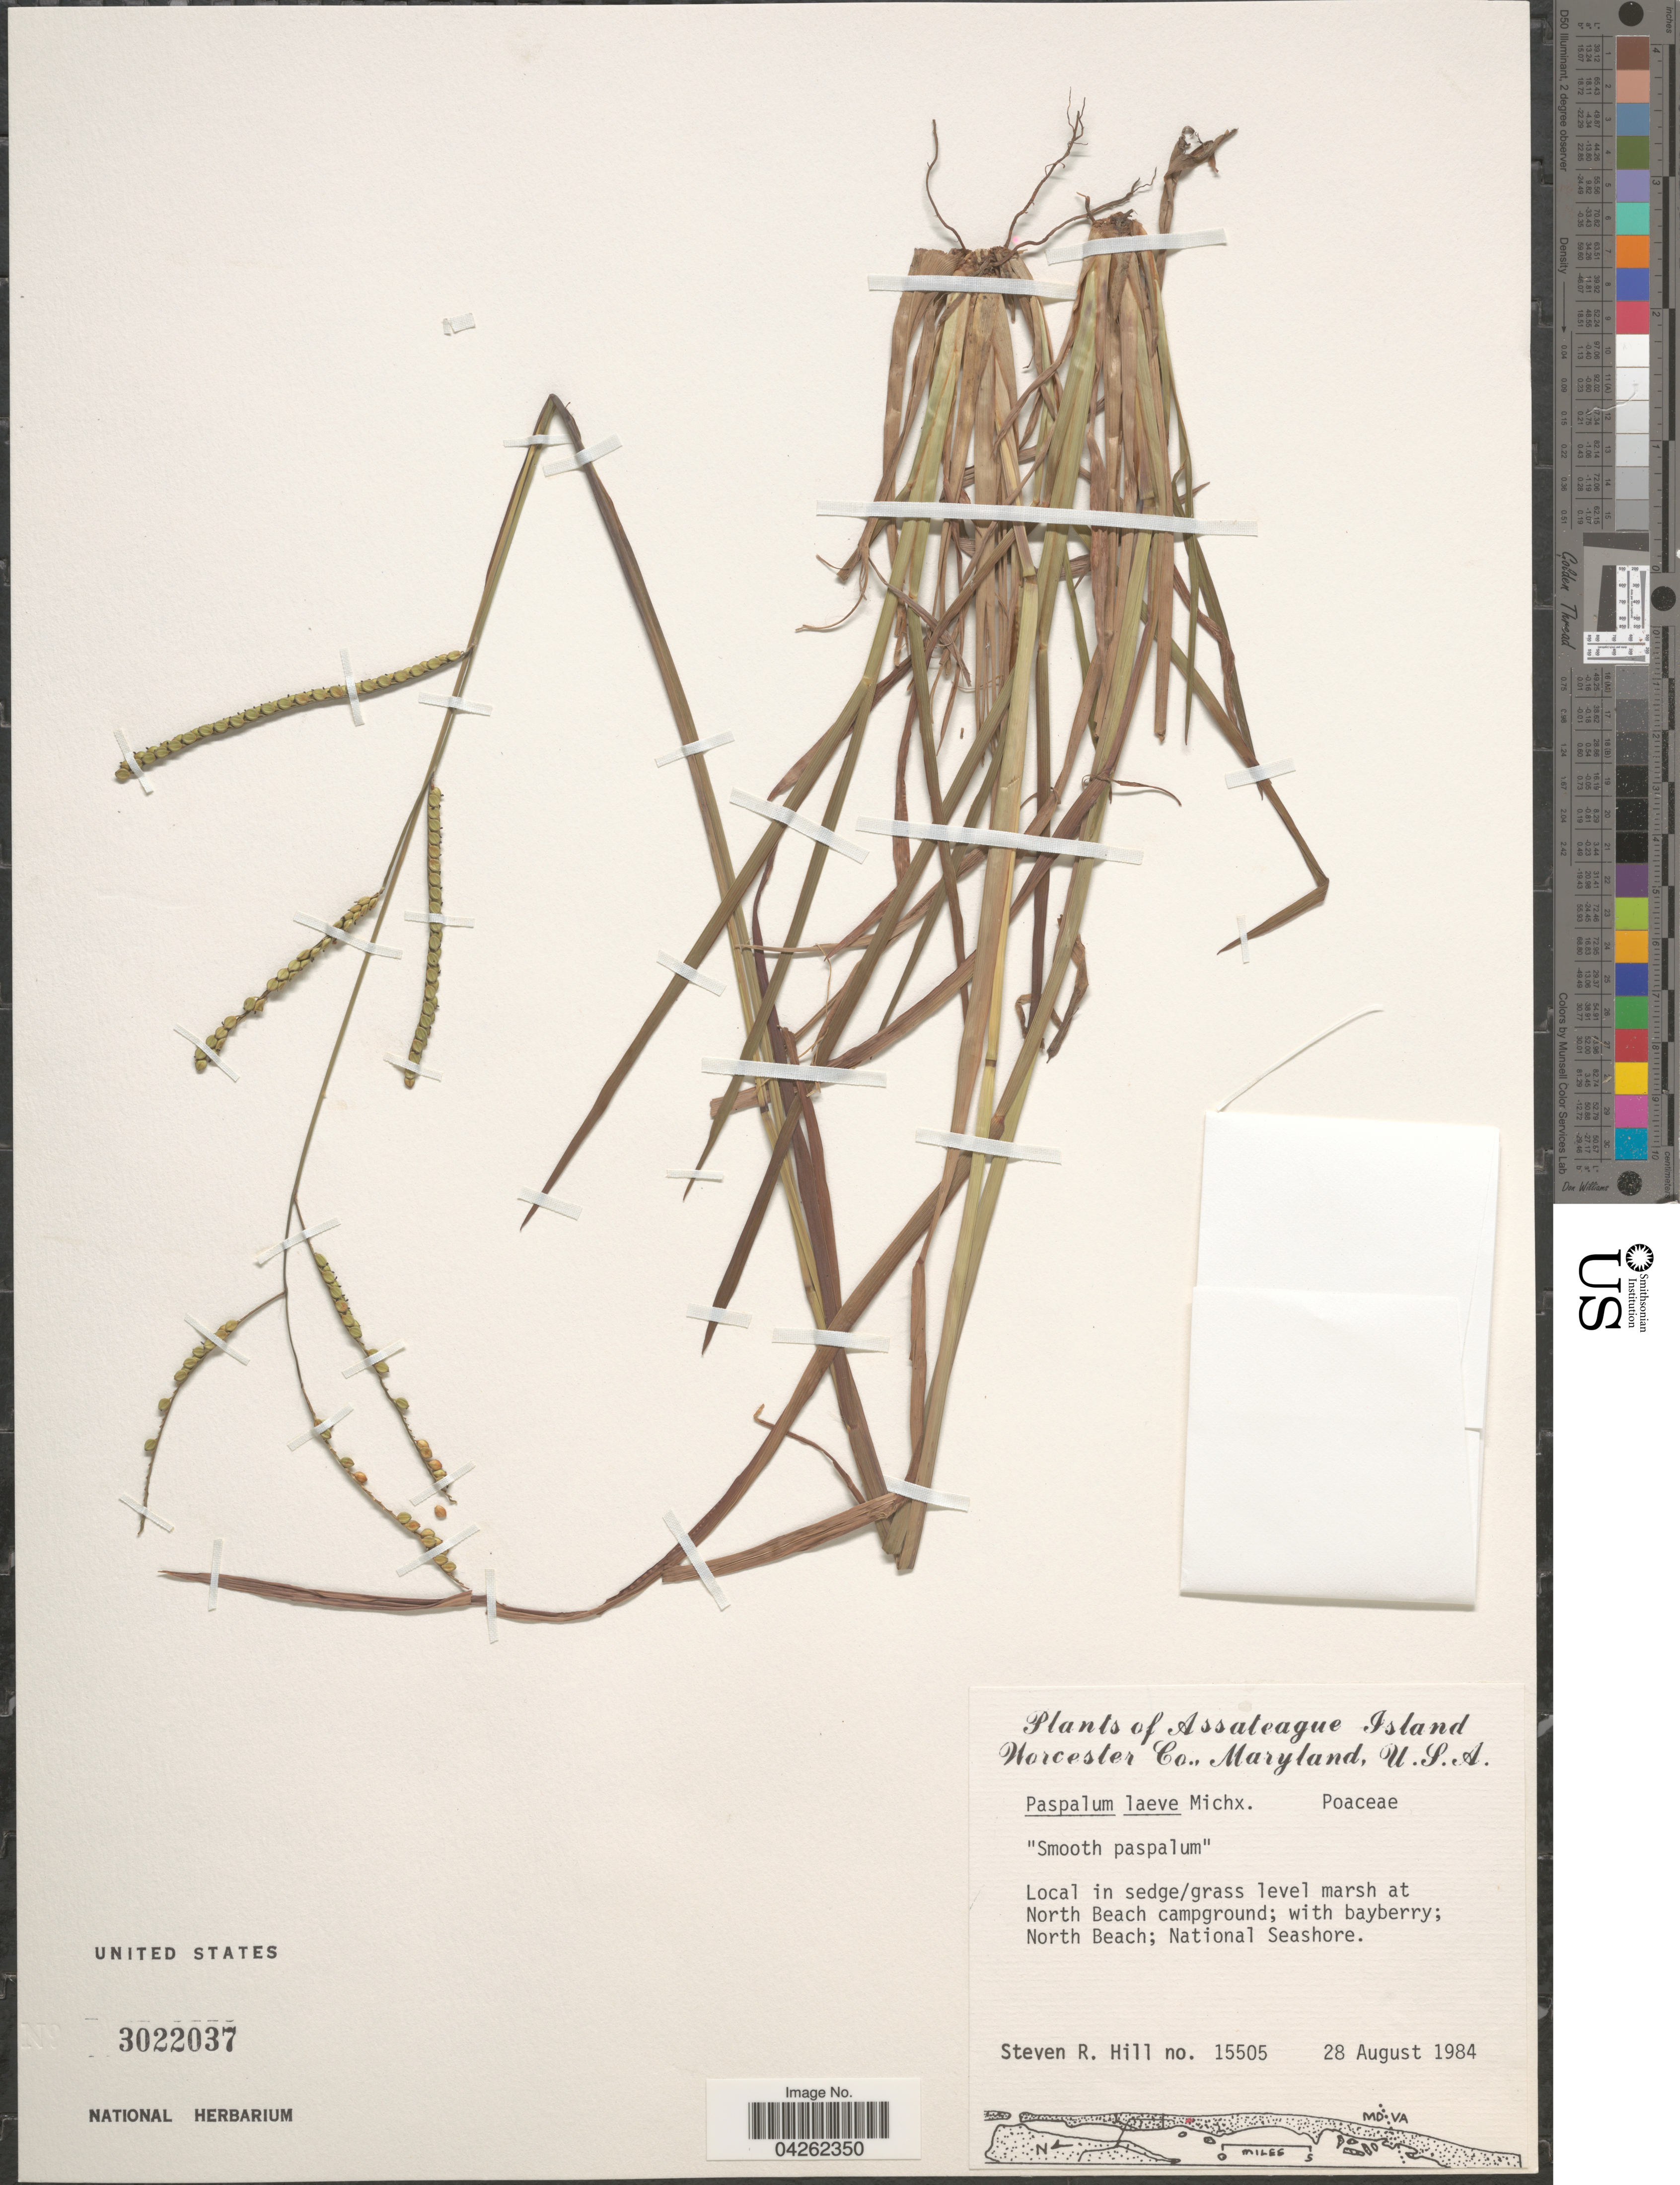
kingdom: Plantae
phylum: Tracheophyta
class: Liliopsida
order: Poales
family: Poaceae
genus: Paspalum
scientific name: Paspalum laeve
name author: Michx.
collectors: S. R. Hill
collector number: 15505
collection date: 1984-08-28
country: United States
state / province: Maryland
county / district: Worcester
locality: Assateague Island. Worcester Co. Local in sedge/grass level marsh at North Beach campground; with bayberry; North Beach; National Seashore.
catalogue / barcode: US 3022037